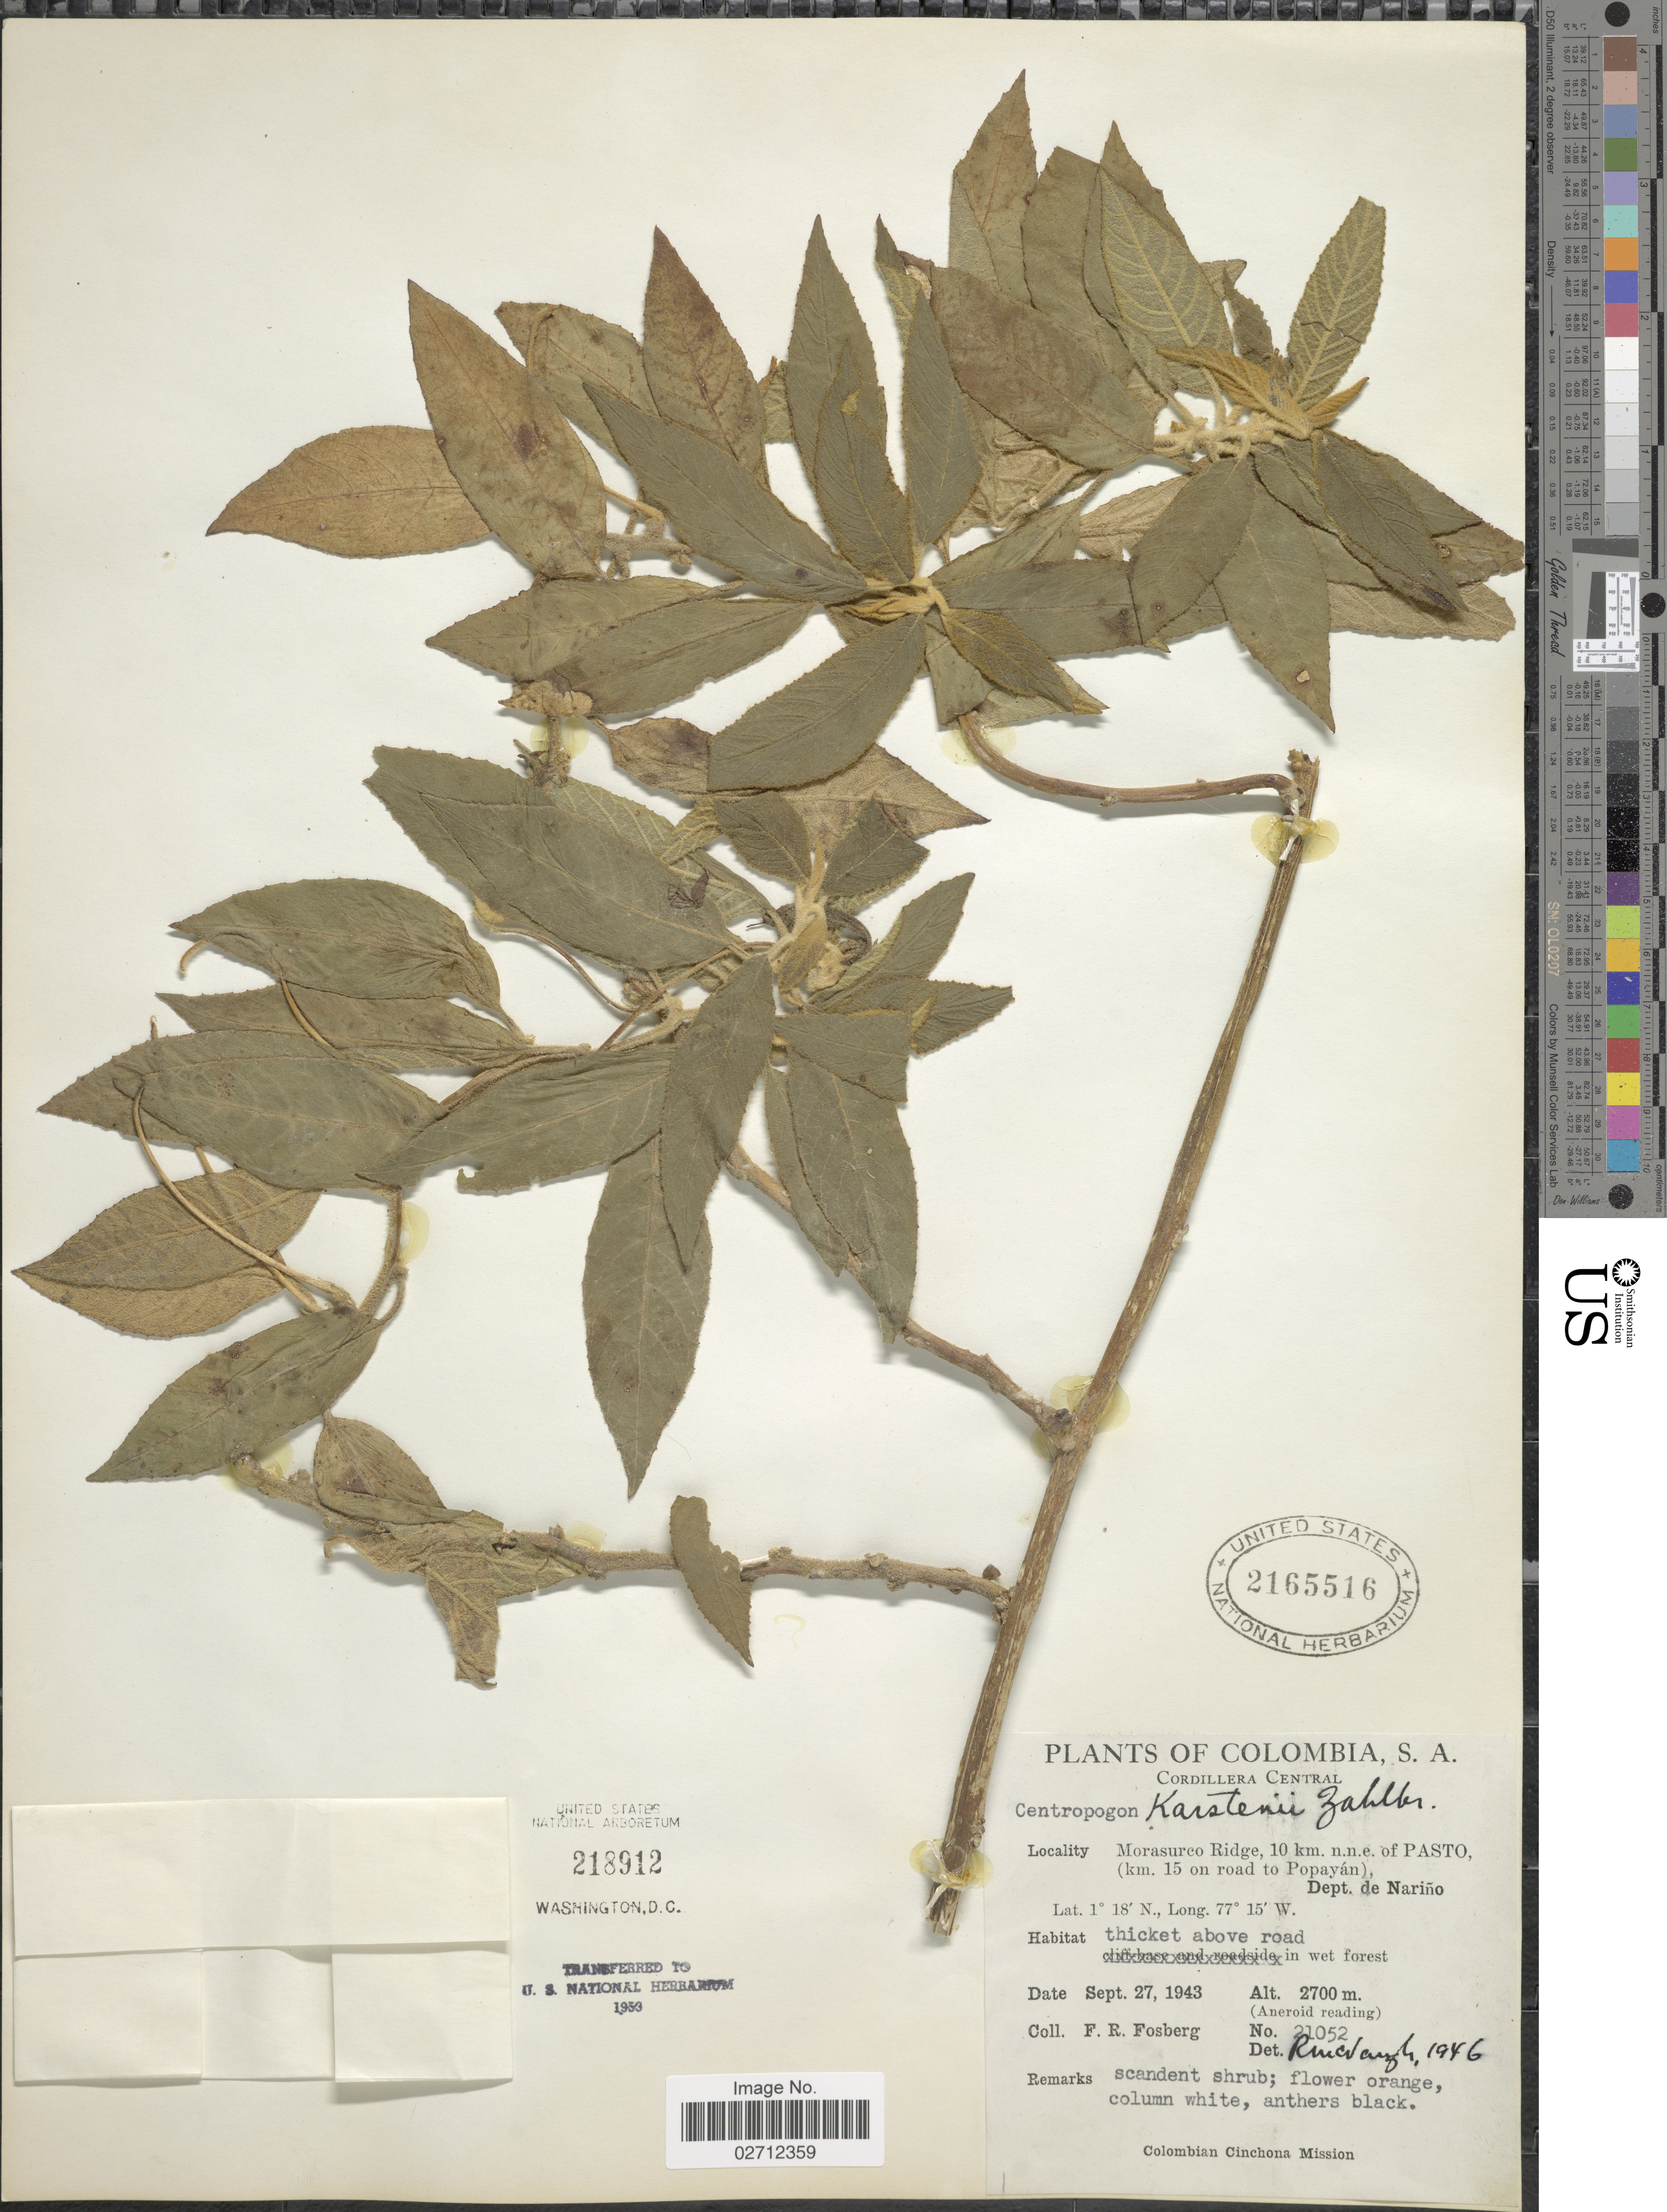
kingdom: Plantae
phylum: Tracheophyta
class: Magnoliopsida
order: Asterales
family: Campanulaceae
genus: Centropogon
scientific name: Centropogon karstenii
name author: Zahlbr.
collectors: F. R. Fosberg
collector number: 21052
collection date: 1943-09-27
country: Colombia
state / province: Nariño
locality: Cordillera Oriental, Morasurco Ridge, 10 km n.n.e. of Pasto (km 15 on road to Popoyán), Dept. de Nariño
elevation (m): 2700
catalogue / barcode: US 2165516